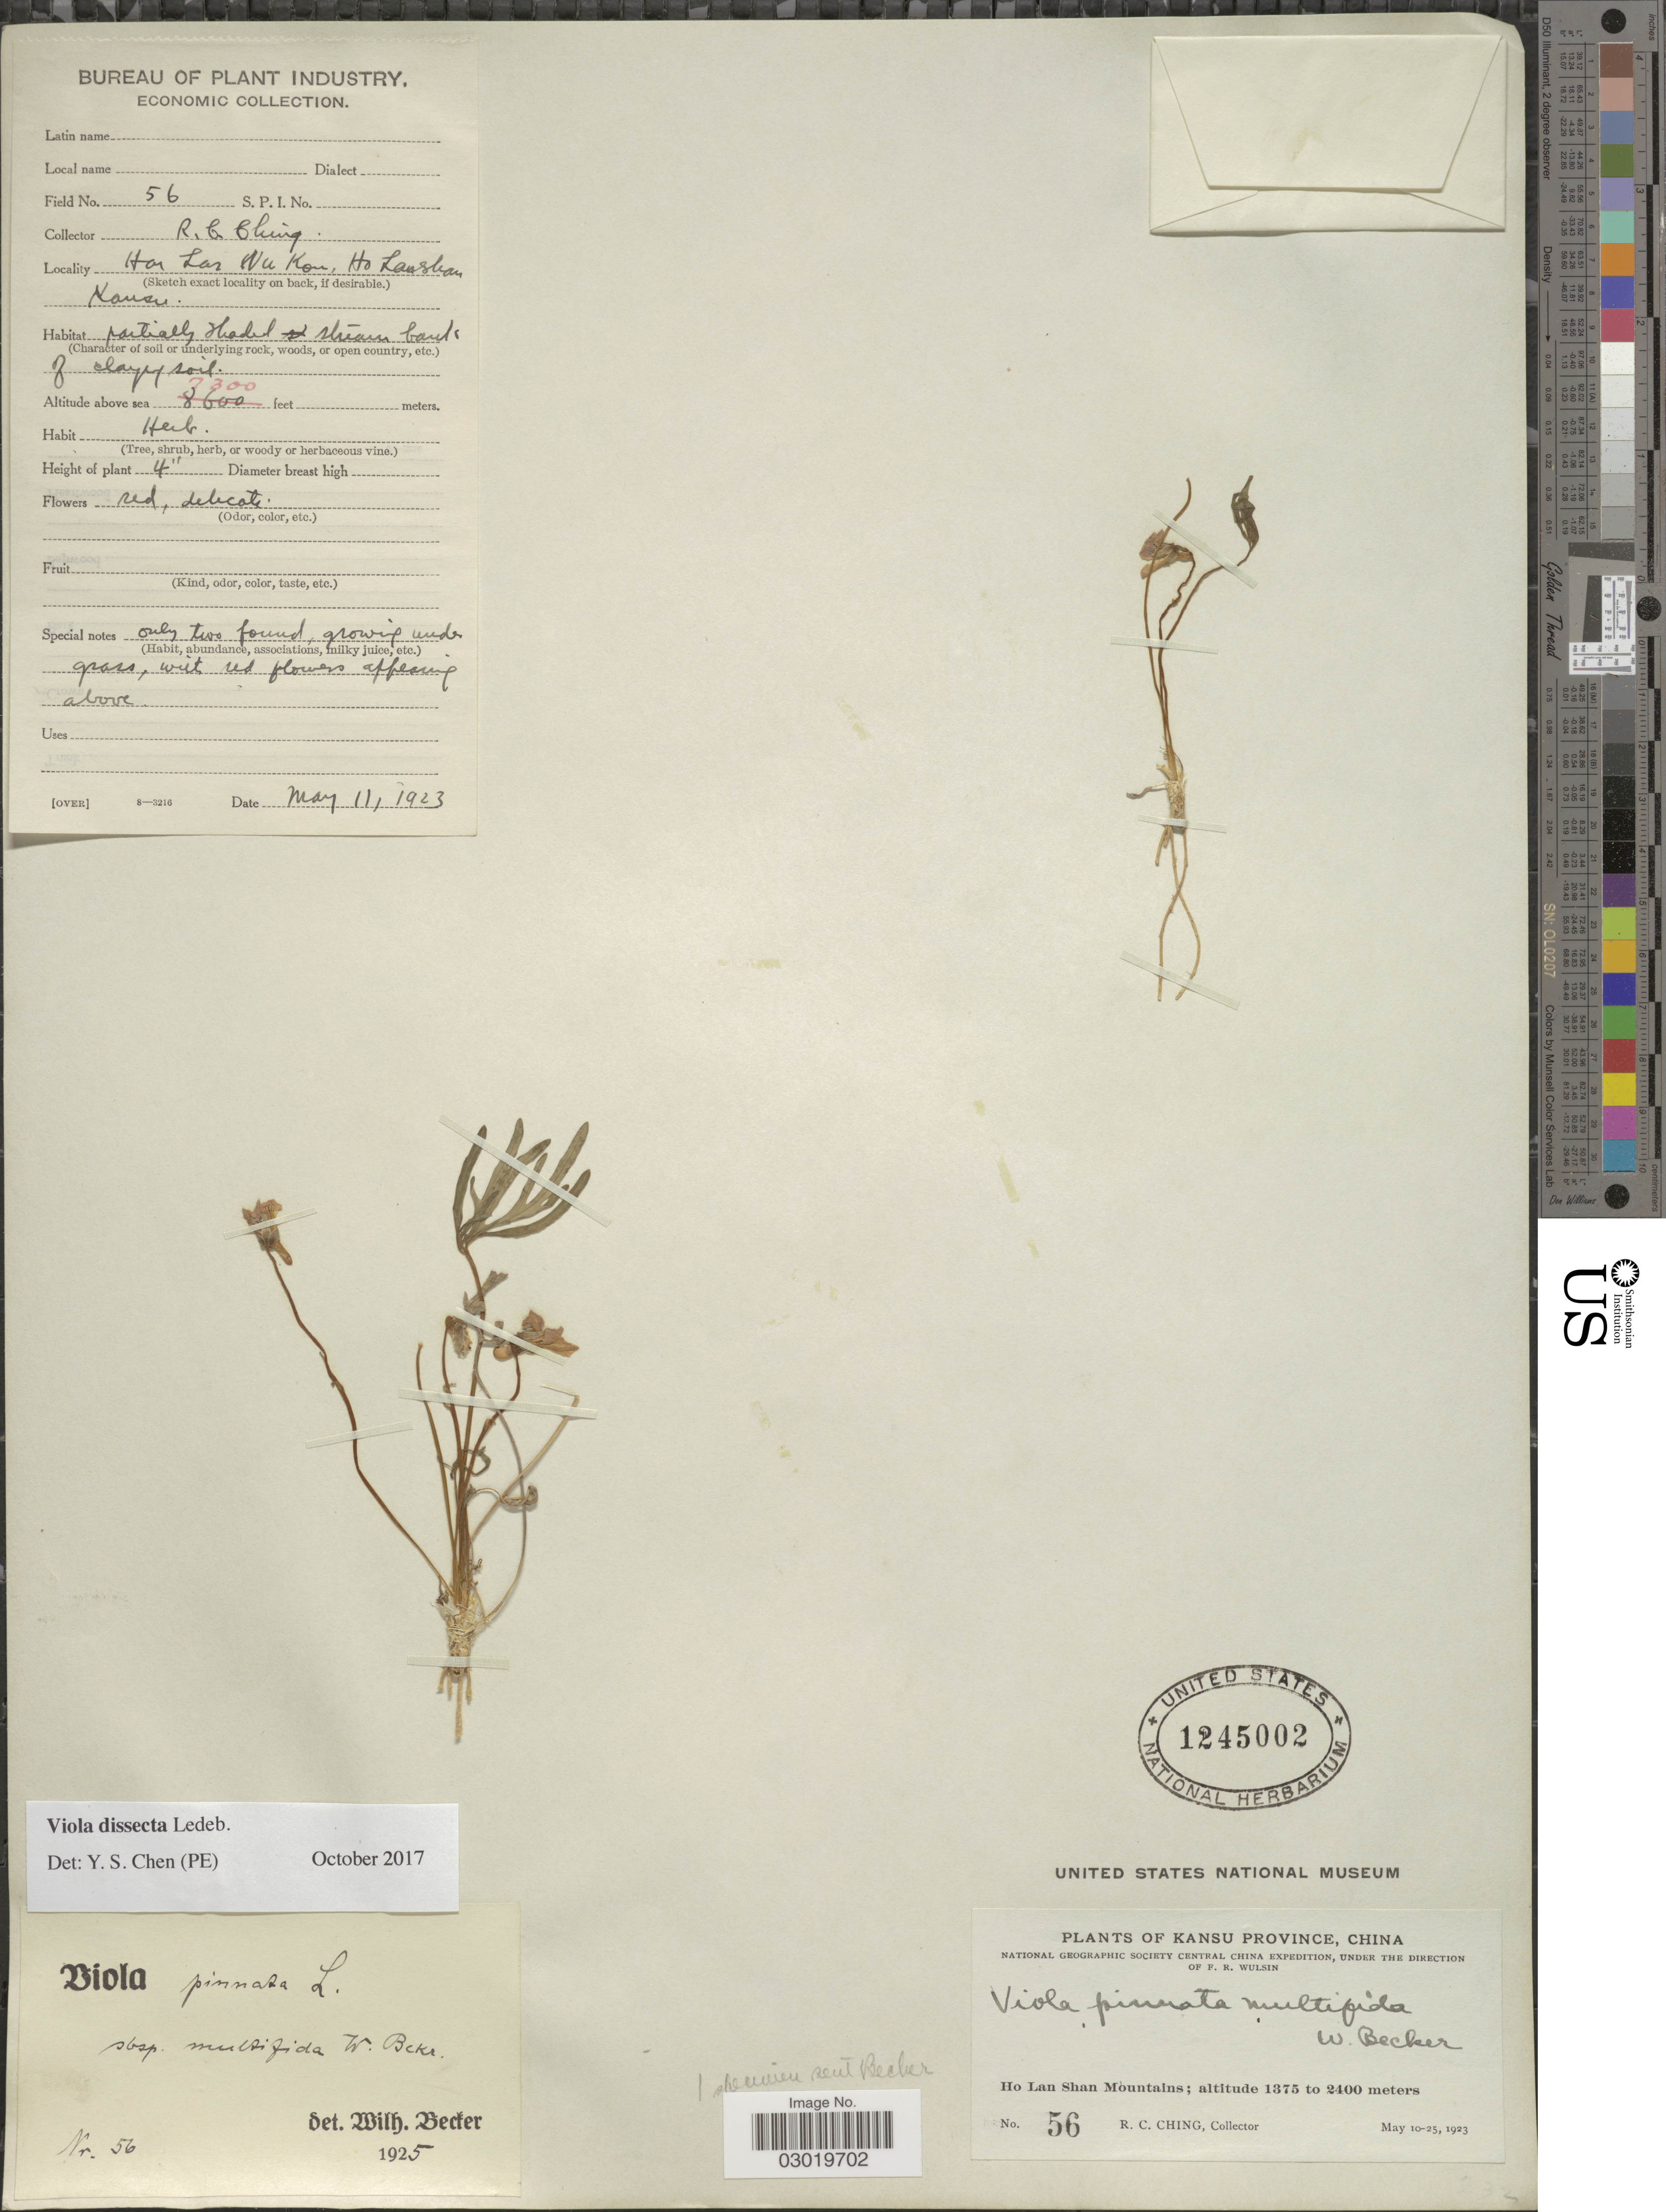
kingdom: Plantae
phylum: Tracheophyta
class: Magnoliopsida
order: Malpighiales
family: Violaceae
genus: Viola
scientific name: Viola dissecta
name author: Ledeb.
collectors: R. C. Ching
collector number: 56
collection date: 1923-05-11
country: China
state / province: Gansu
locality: Ho Lan Wu Kon, Ho Lan Shan. Kansu Province. Ho Lan Shan Mountains.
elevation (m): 2225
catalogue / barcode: US 1245002